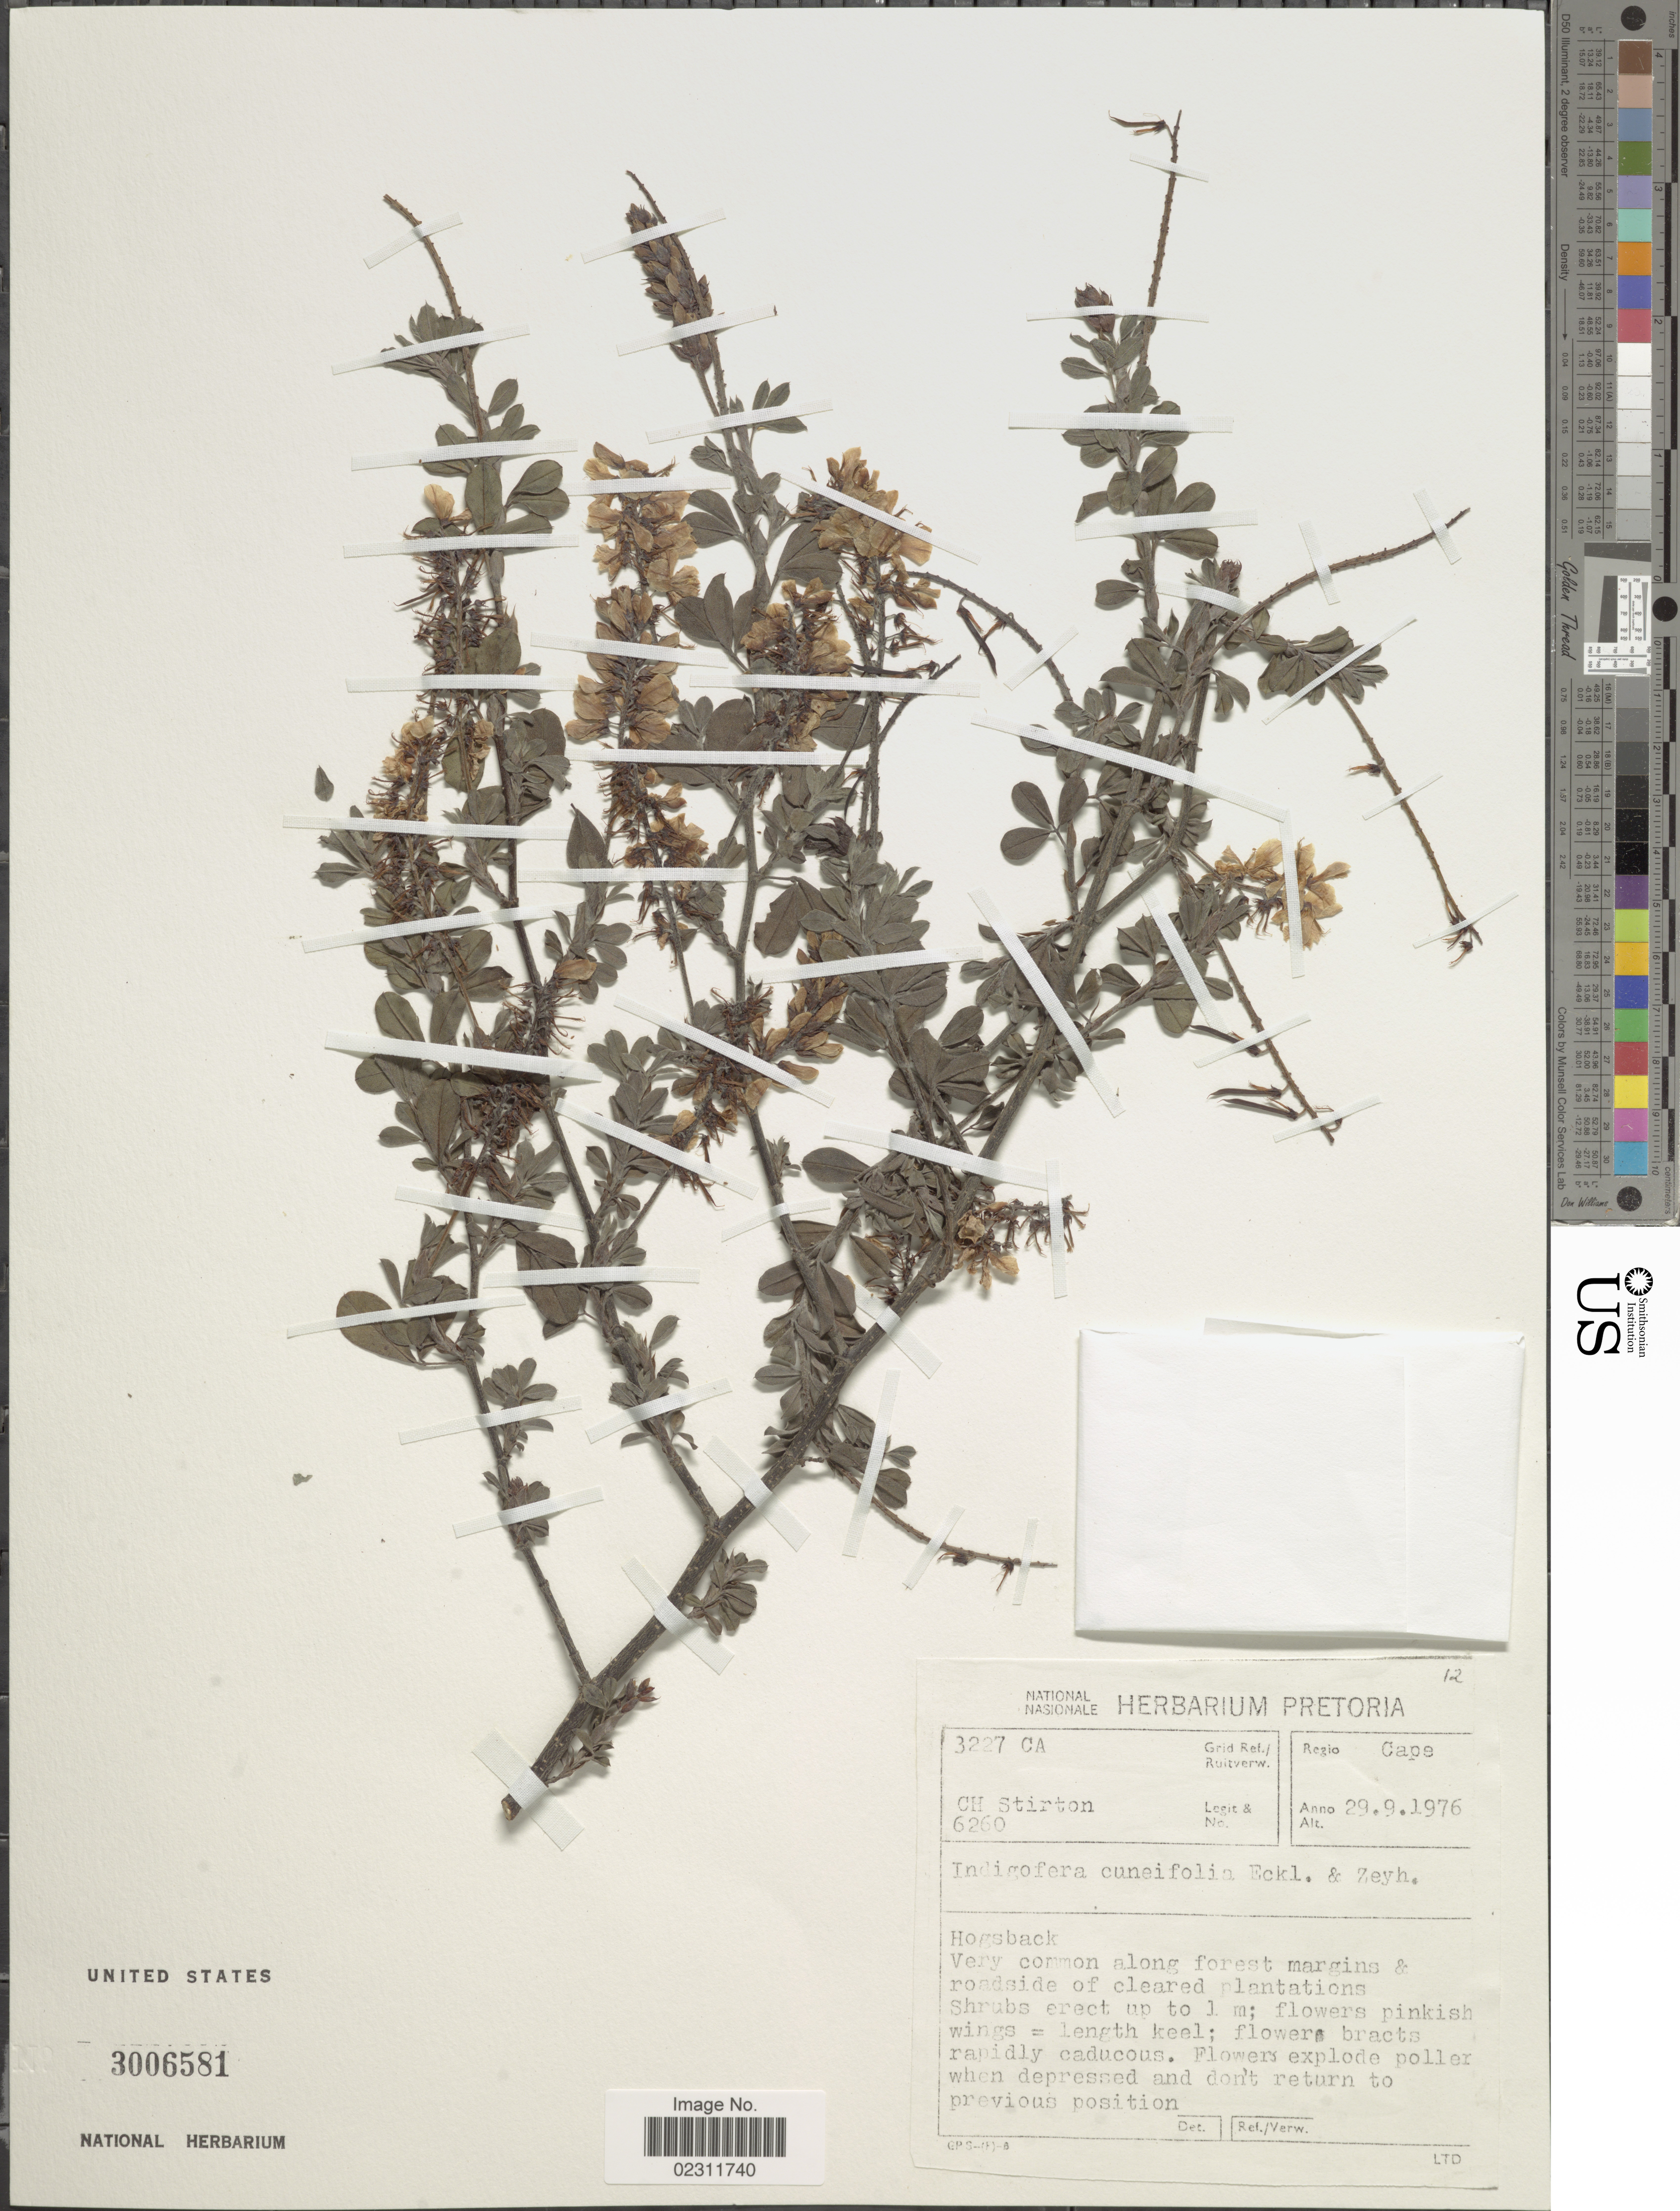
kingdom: Plantae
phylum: Tracheophyta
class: Magnoliopsida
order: Fabales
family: Fabaceae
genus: Indigofera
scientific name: Indigofera cuneifolia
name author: Eckl. & Zeyh.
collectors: C. H. Stirton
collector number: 6260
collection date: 1976-09-29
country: South Africa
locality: Cape, Hogback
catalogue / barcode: US 3006581